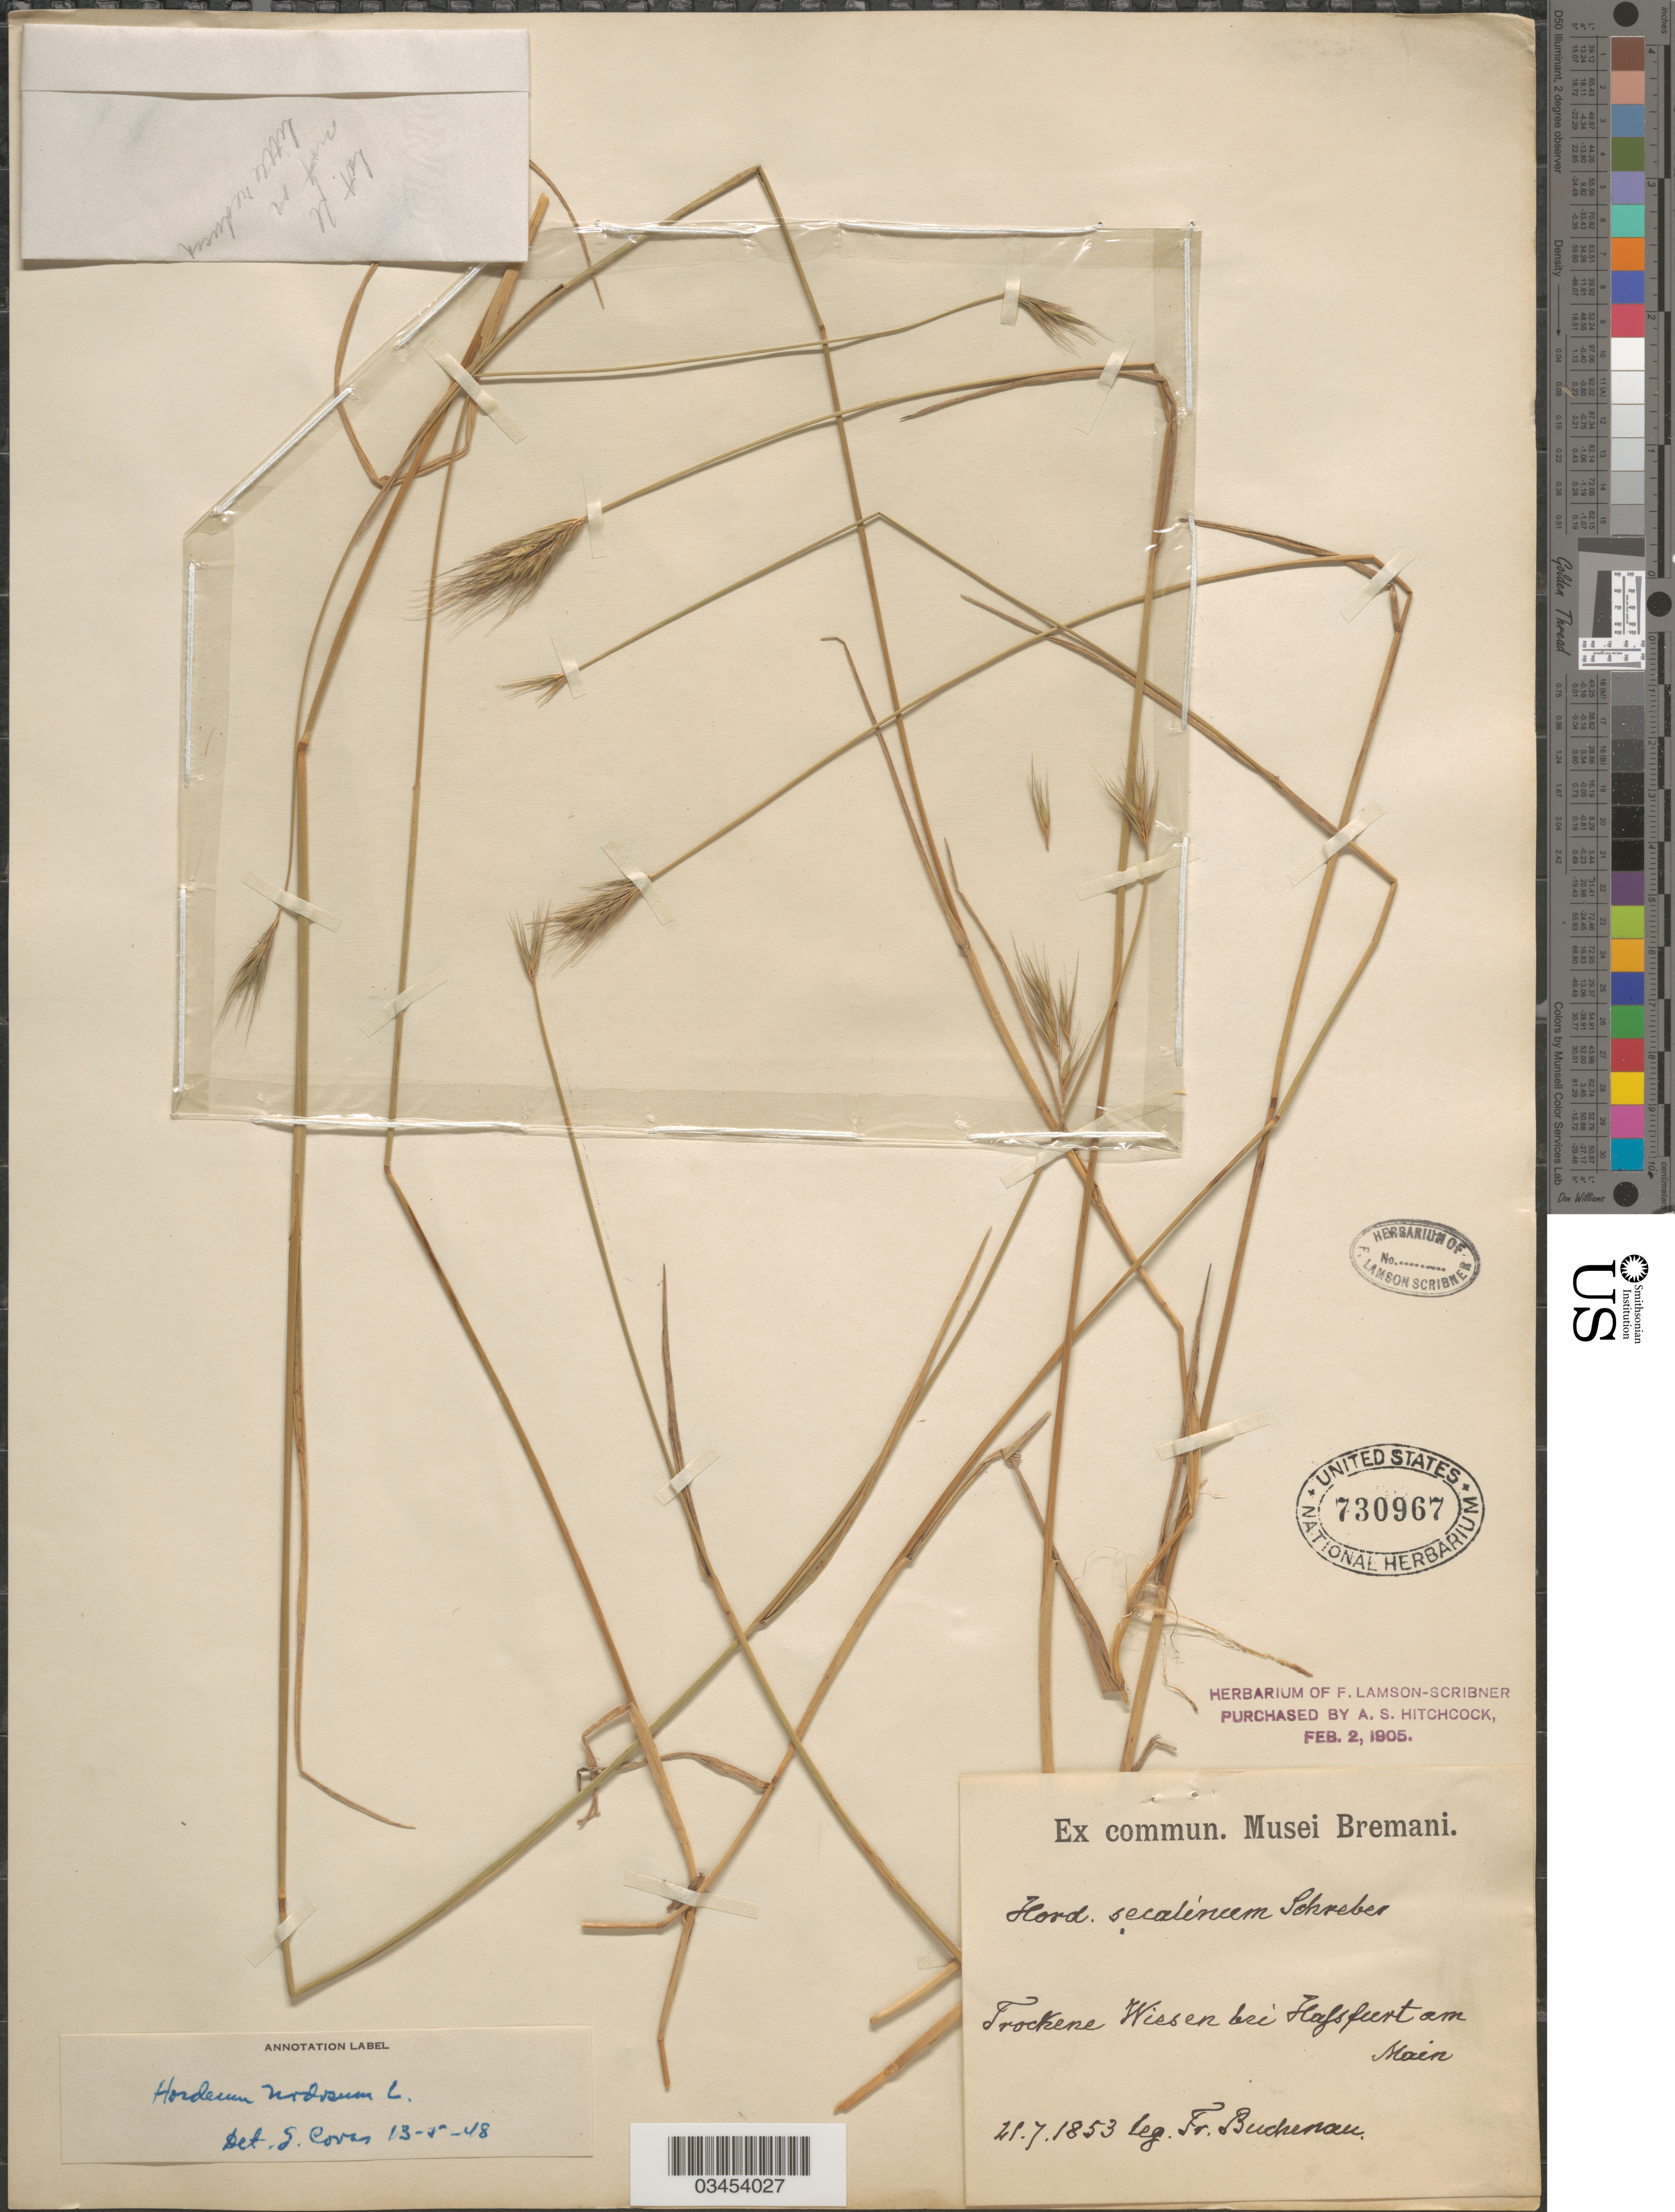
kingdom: Plantae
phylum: Tracheophyta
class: Liliopsida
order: Poales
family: Poaceae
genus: Hordeum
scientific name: Hordeum secalinum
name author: Schreb.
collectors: F. Buchenau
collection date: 1853-07-21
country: Germany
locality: Trockene Wiesen bei Hassfurt am Main.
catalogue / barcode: US 730967